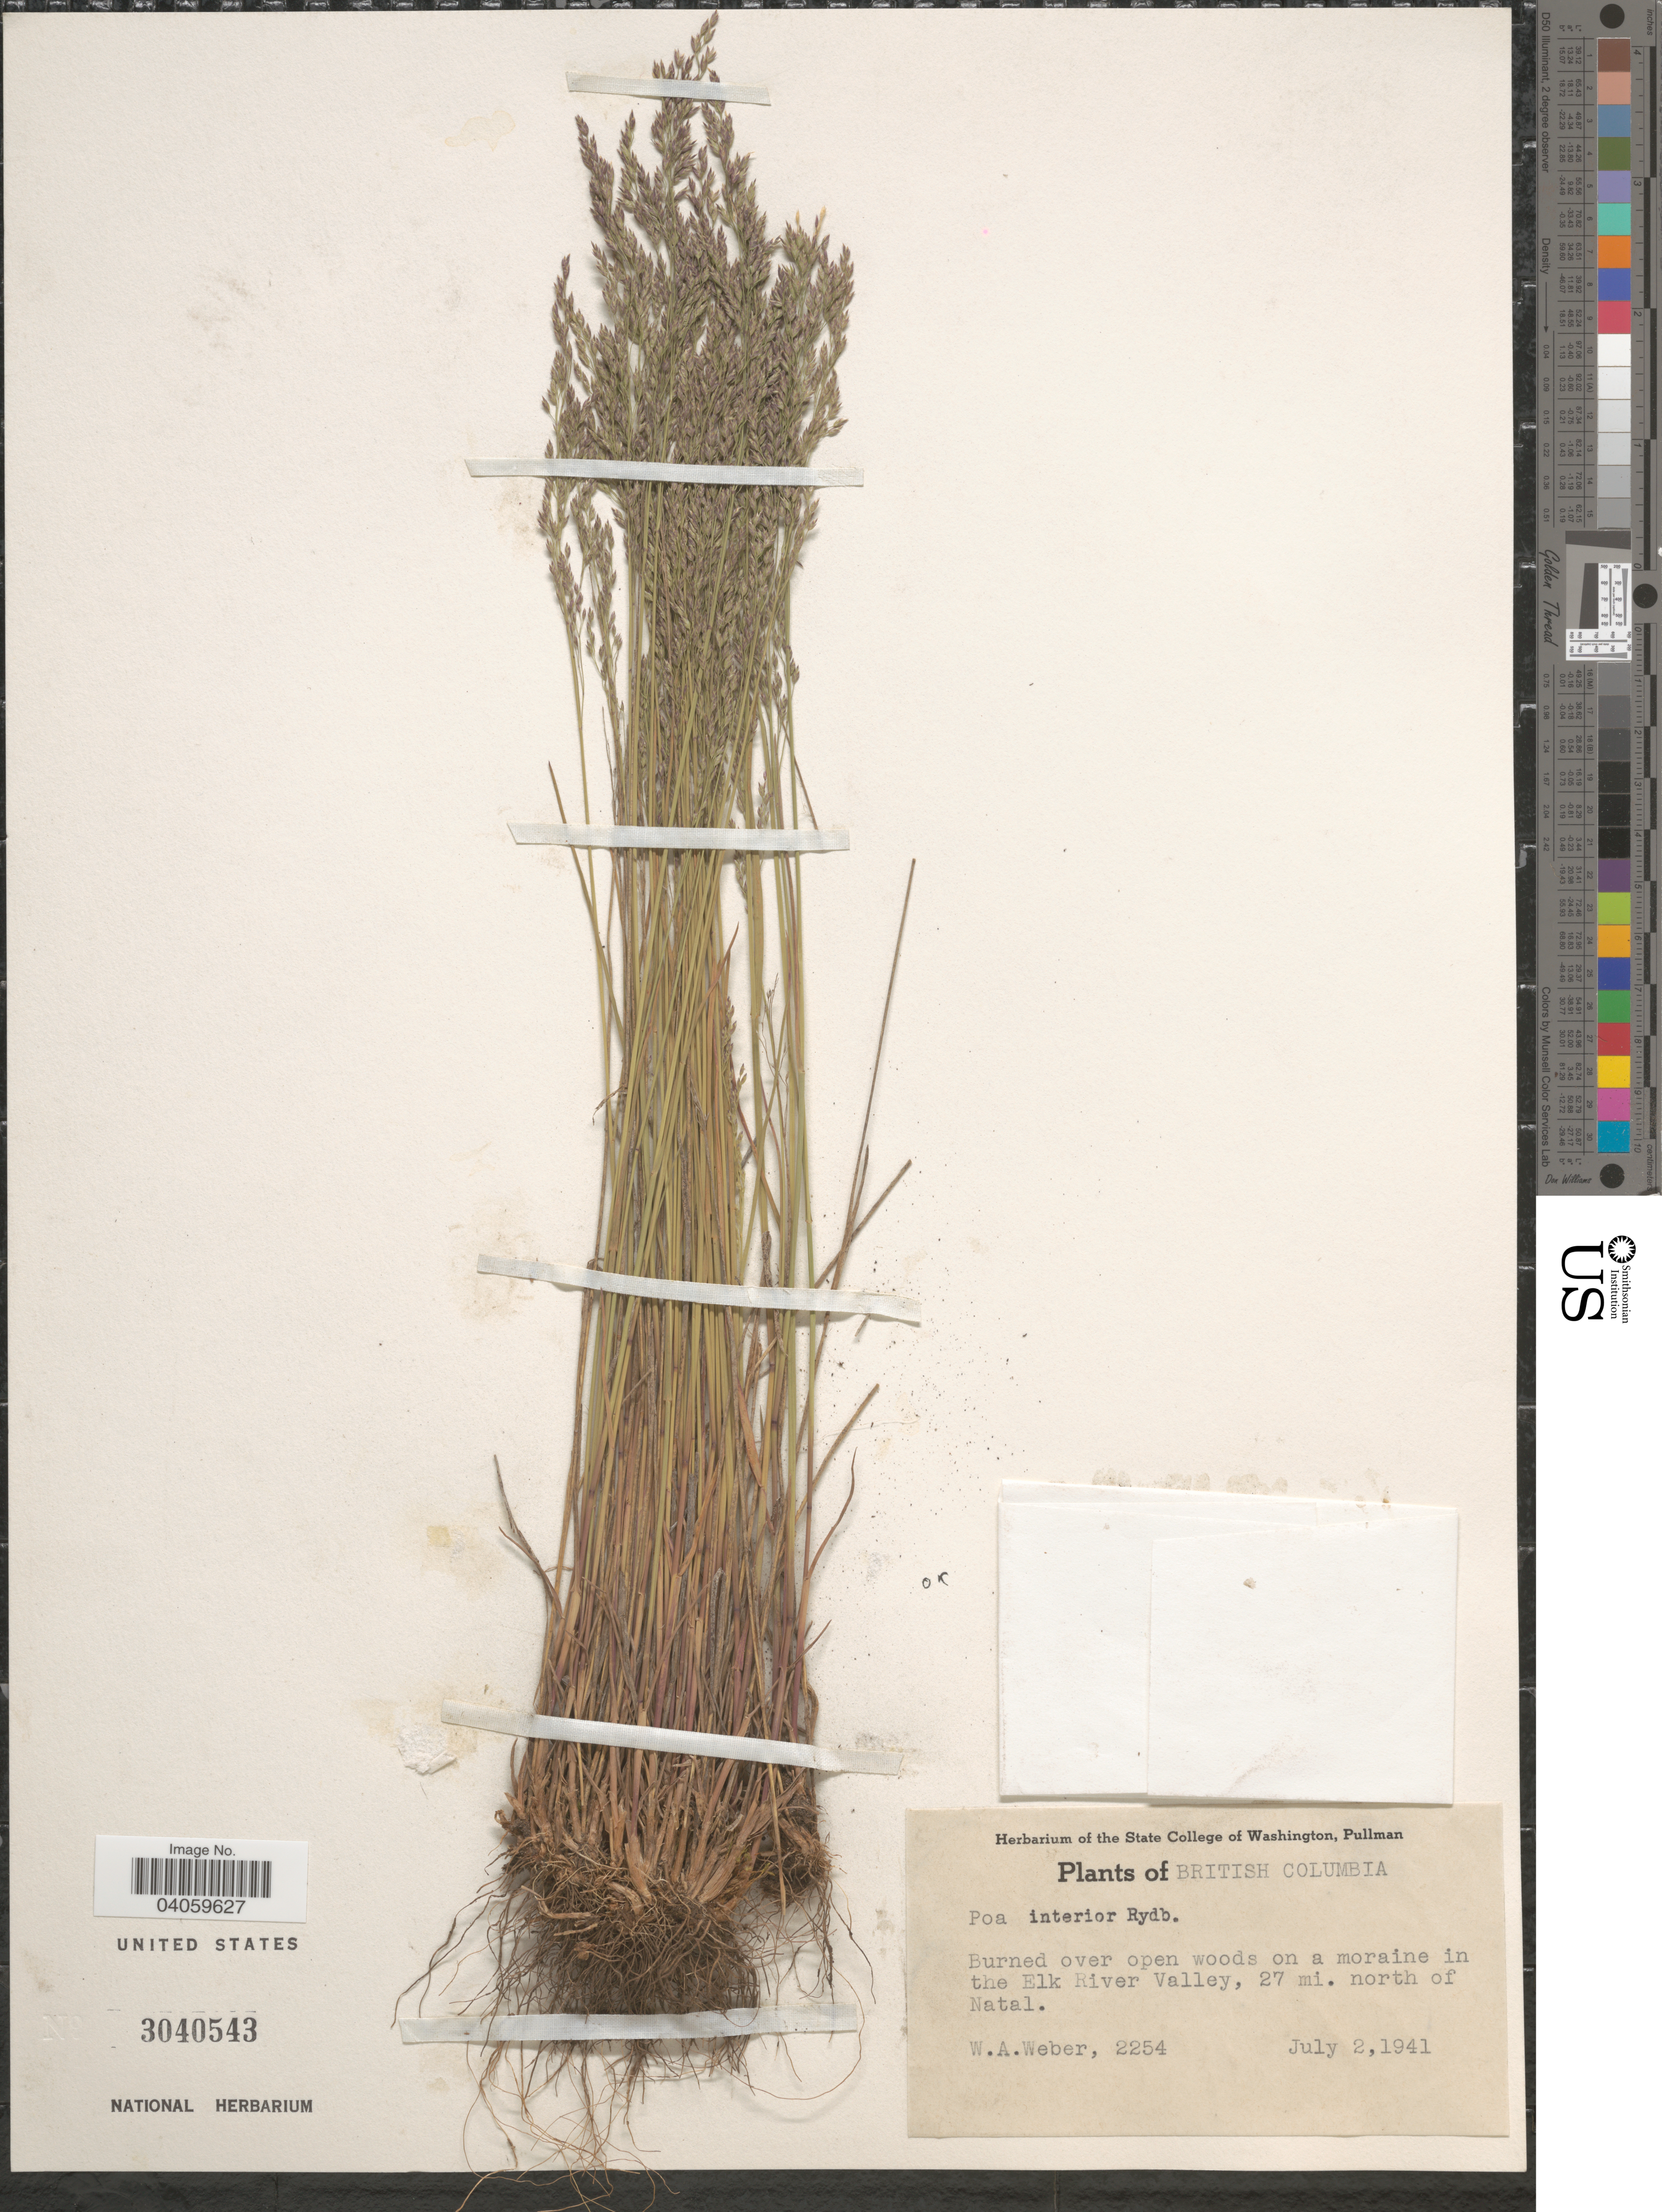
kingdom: Plantae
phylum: Tracheophyta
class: Liliopsida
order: Poales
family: Poaceae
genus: Poa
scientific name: Poa interior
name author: Rydb.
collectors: W. A. Weber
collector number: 2254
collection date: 1941-07-02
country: Canada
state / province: British Columbia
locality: Burned over open woods on a moraine in the Elk River Valley, 27 mi. north of Natal.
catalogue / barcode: US 3040543